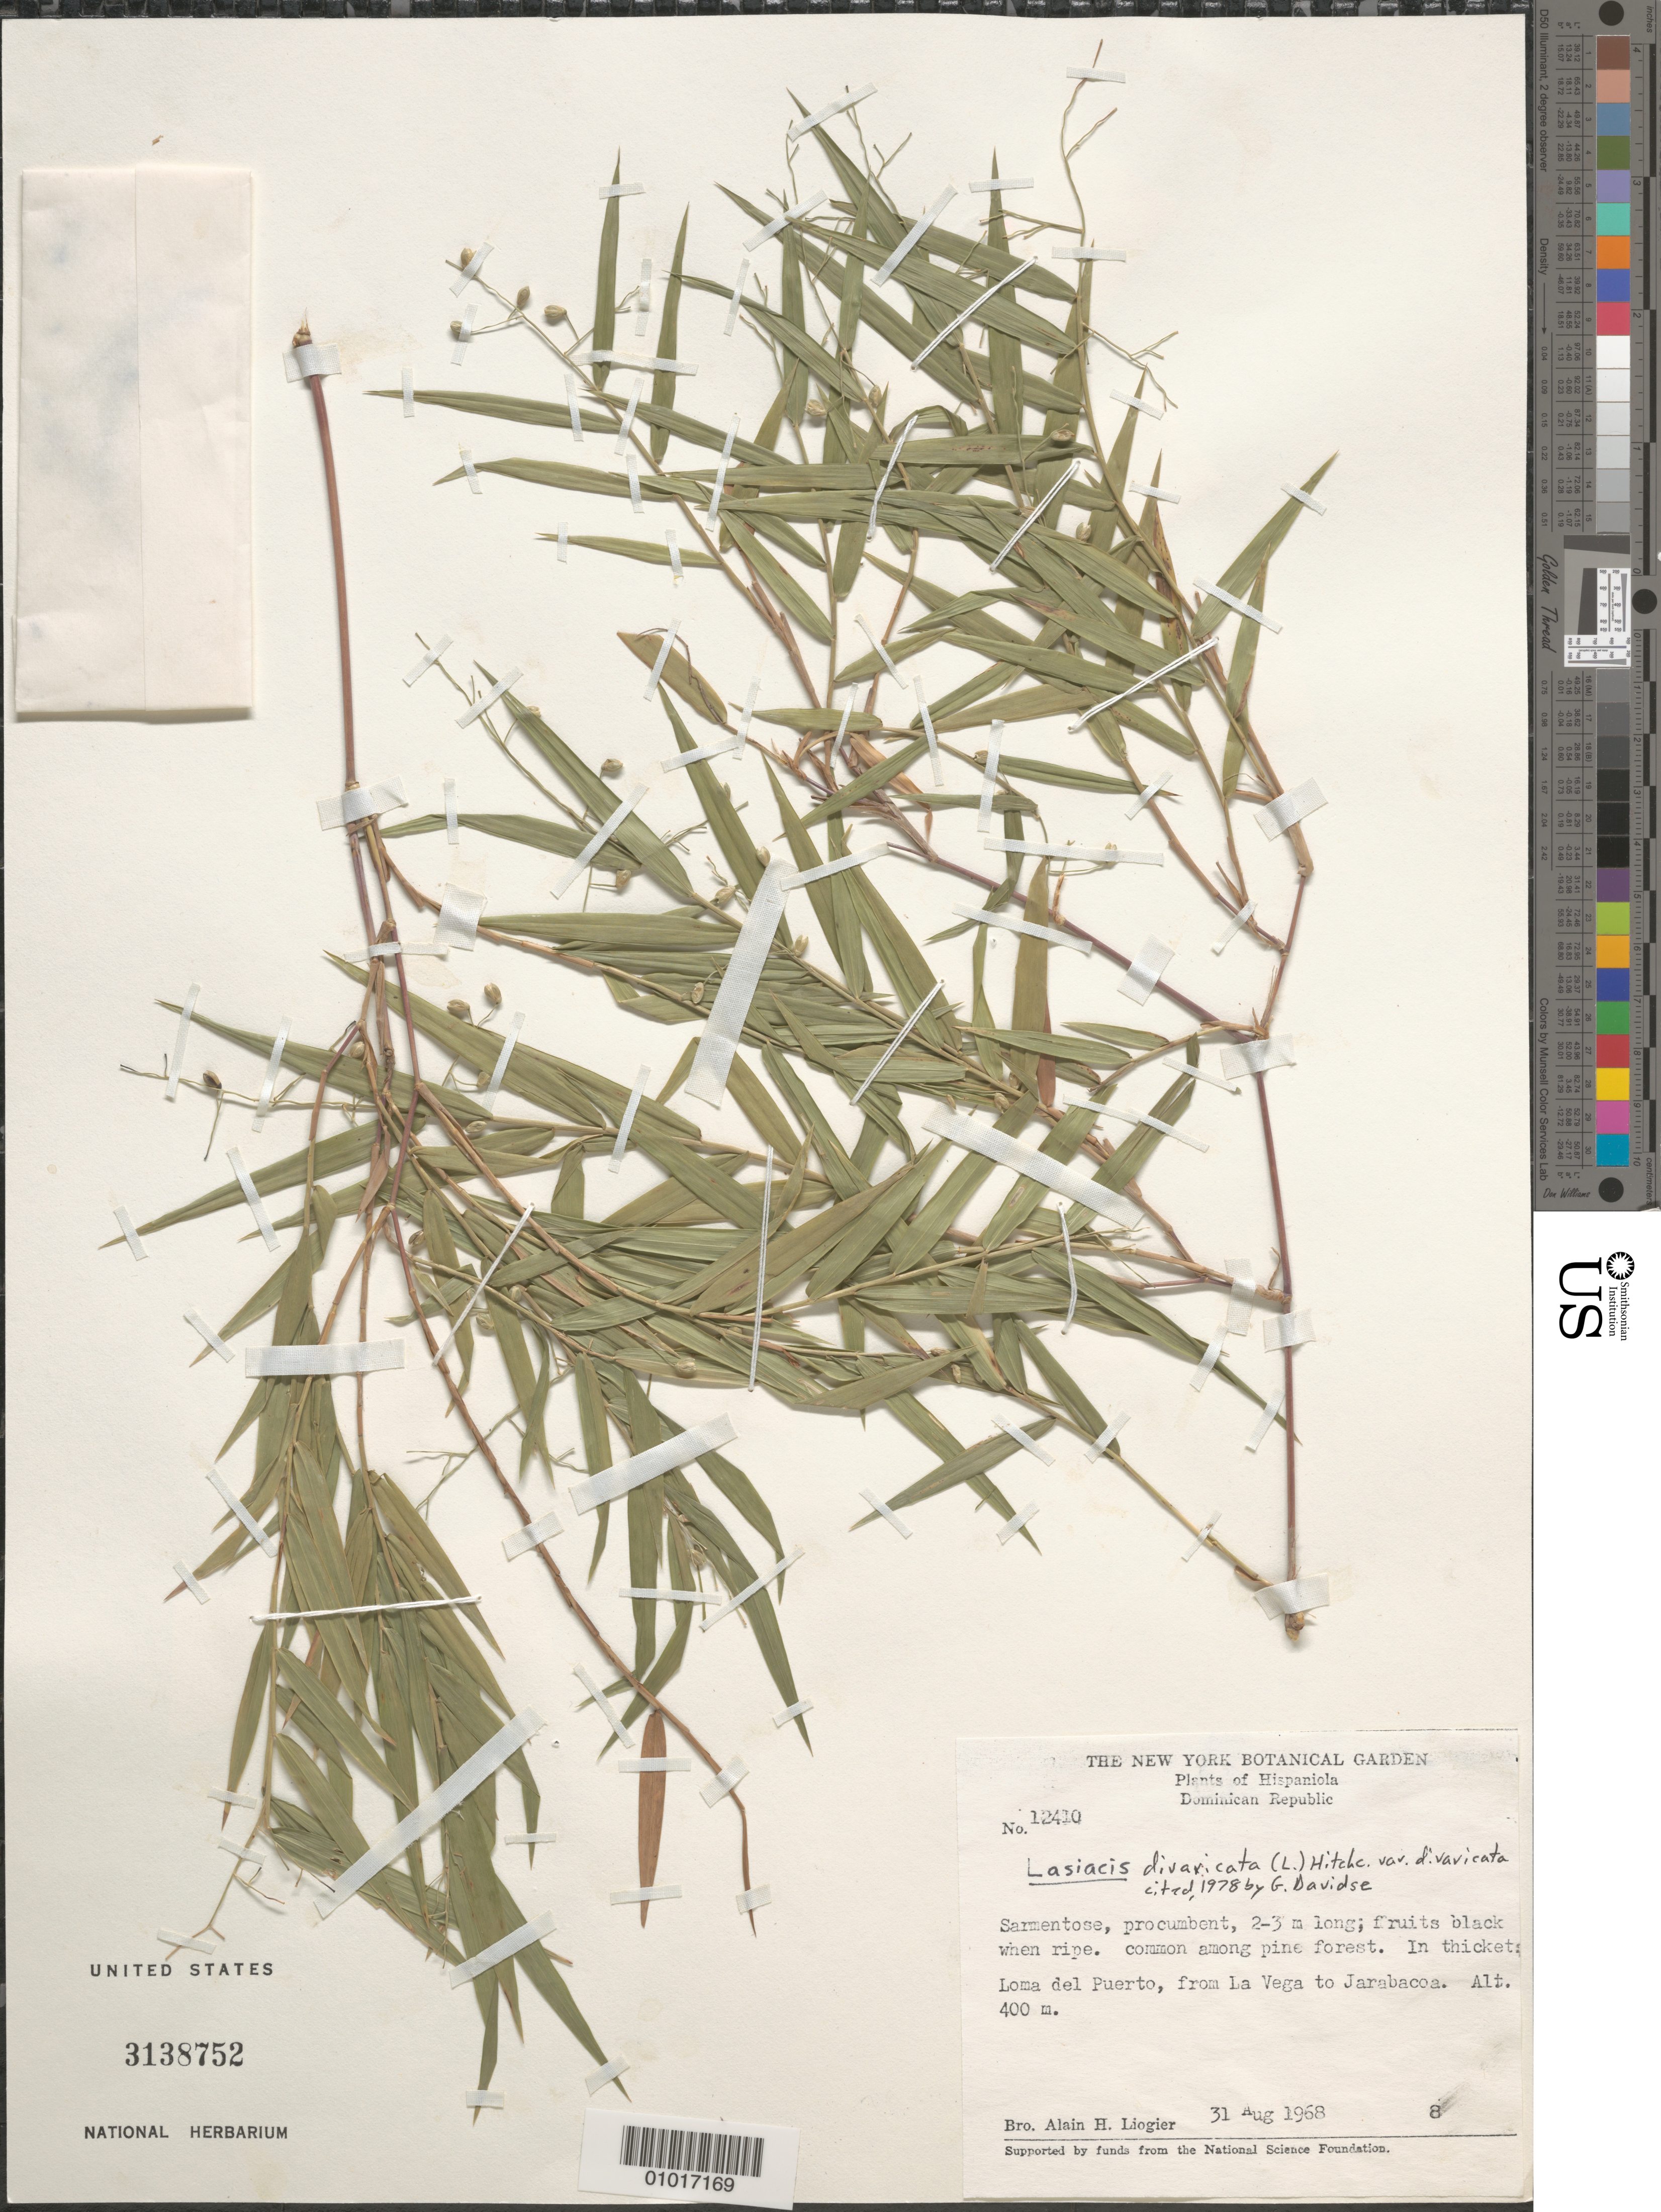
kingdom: Plantae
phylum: Tracheophyta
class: Liliopsida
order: Poales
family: Poaceae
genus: Lasiacis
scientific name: Lasiacis divaricata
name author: (L.) Hitchc.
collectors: A. H. Liogier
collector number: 12410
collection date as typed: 31 Aug 1968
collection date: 1968-08-31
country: Dominican Republic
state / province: La Vega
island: Hispaniola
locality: Loma del Puerto, from La Vega to Jarabacoa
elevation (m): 400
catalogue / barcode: US 3138752